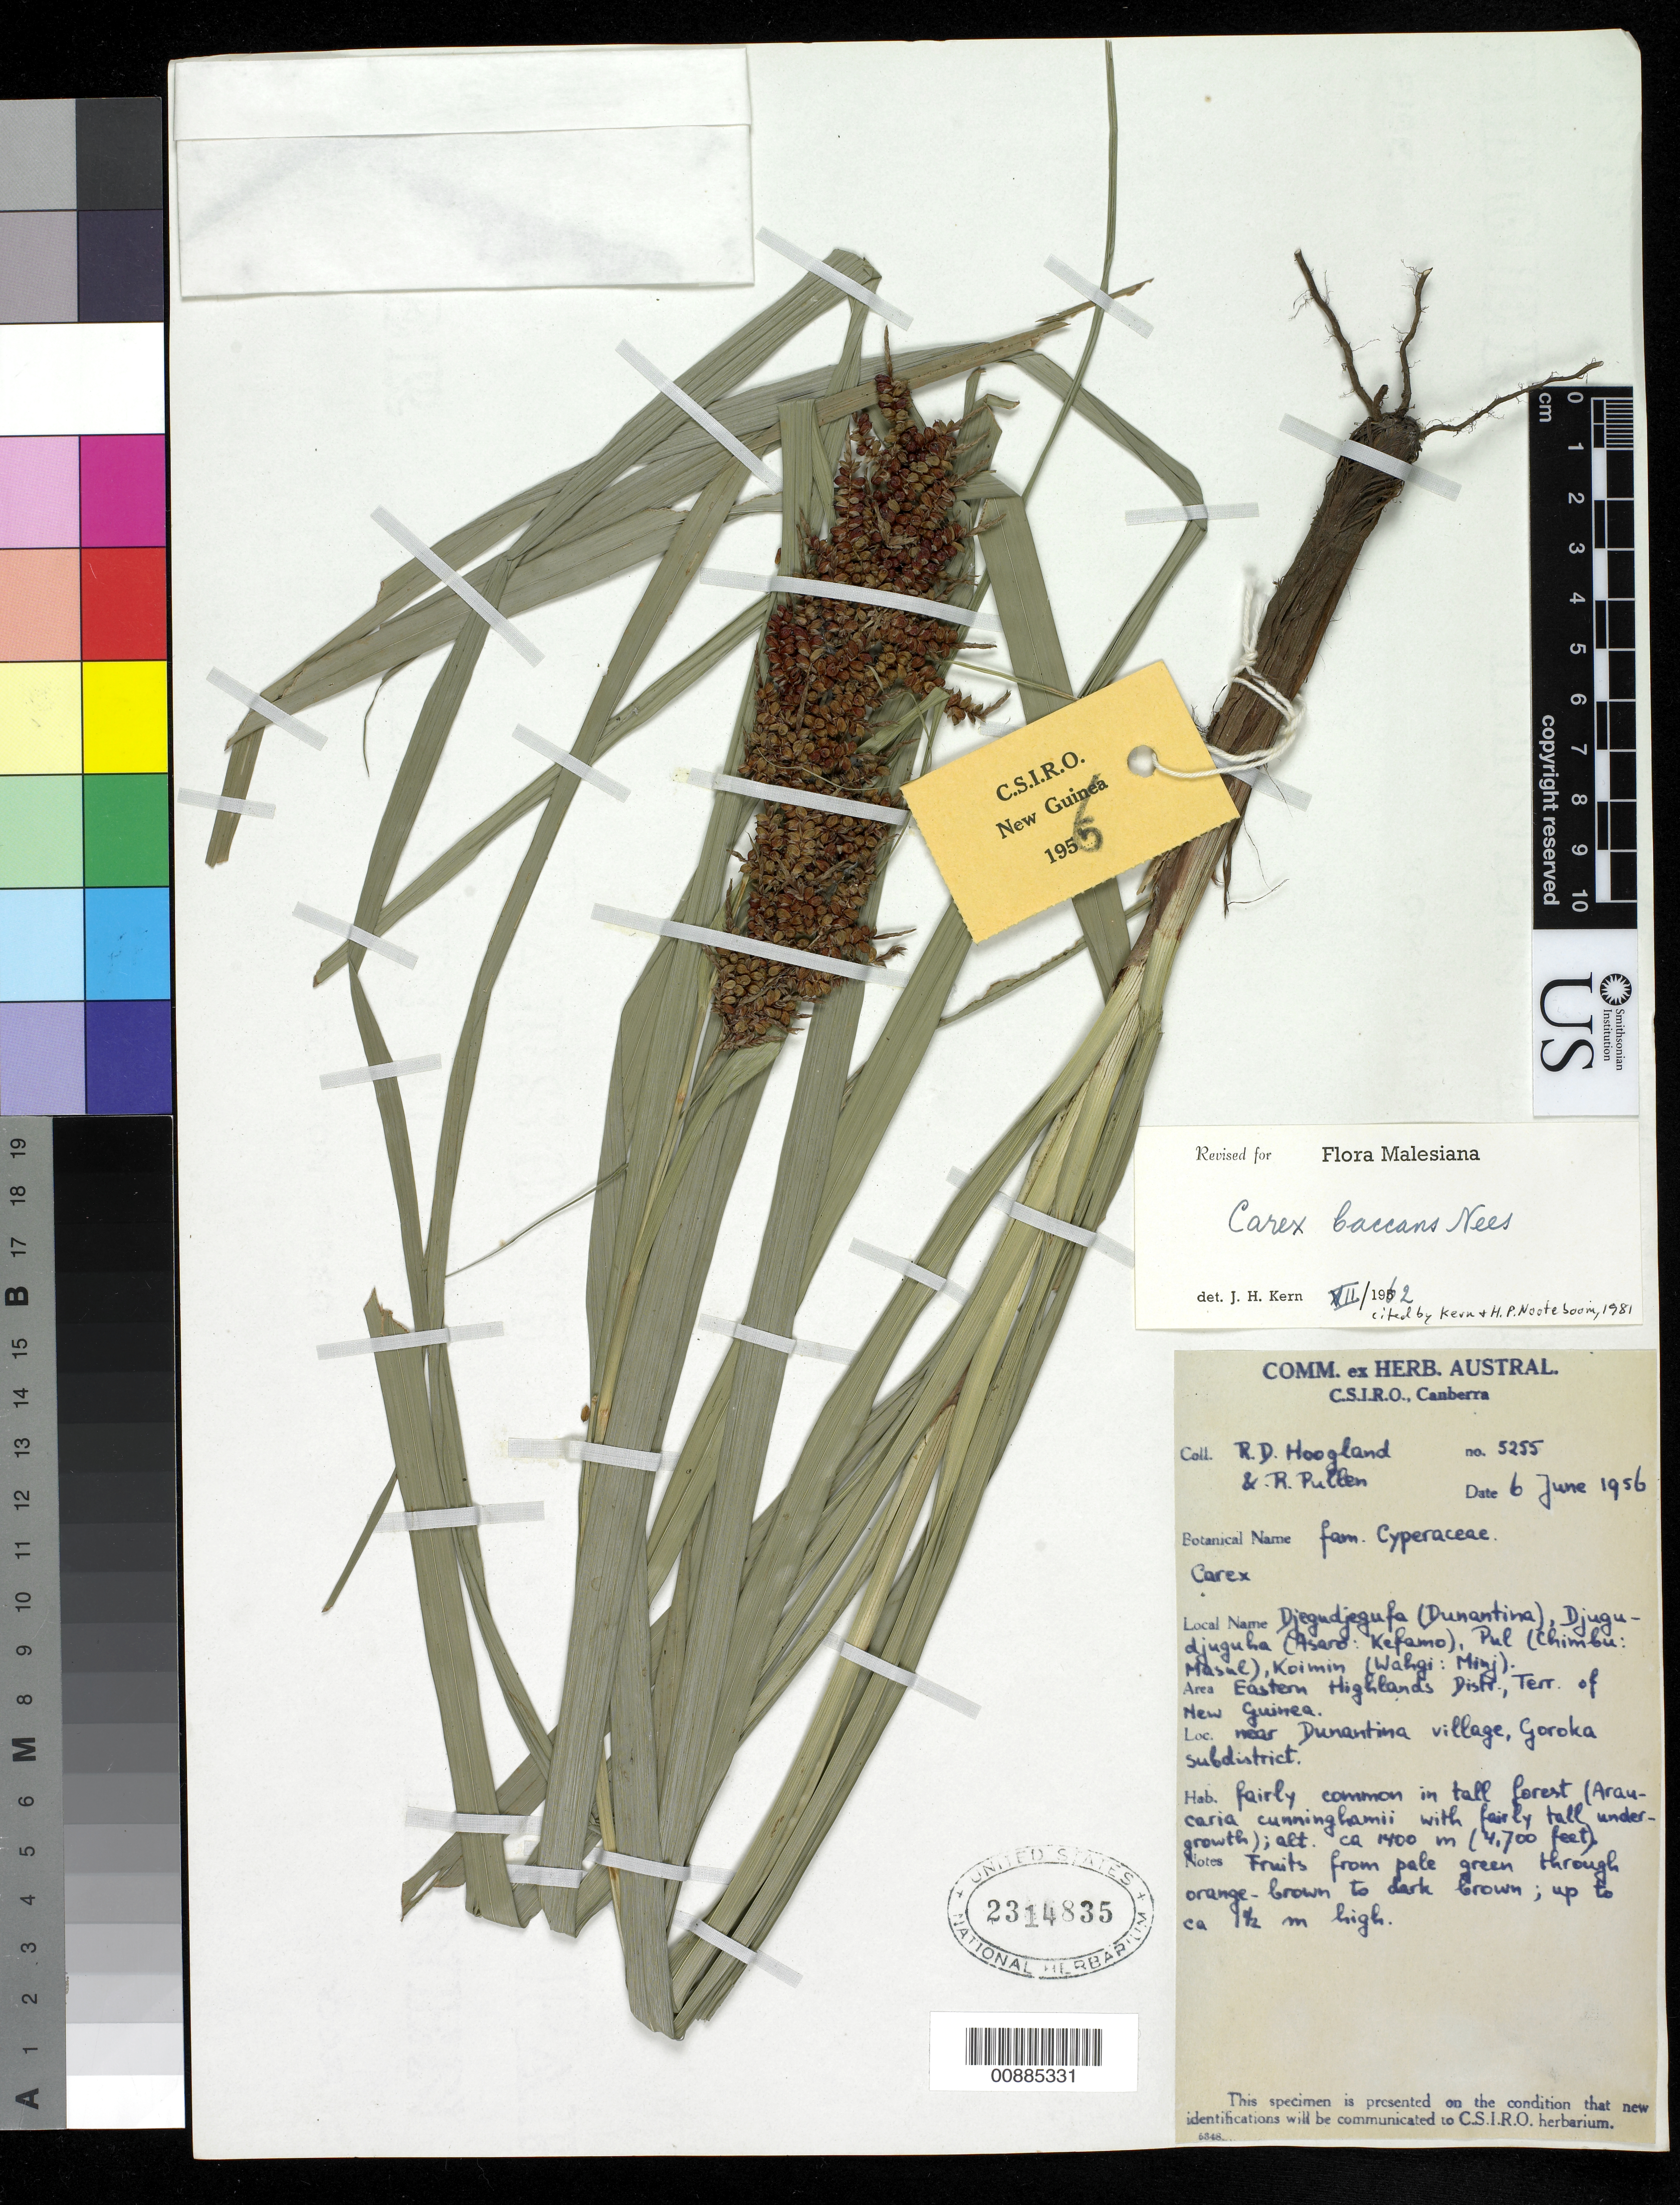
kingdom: Plantae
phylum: Tracheophyta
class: Liliopsida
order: Poales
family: Cyperaceae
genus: Carex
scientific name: Carex baccans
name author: Nees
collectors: R. D. Hoogland & R. Pullen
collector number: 5255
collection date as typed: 06 Jun 1956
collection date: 1956-06-06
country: Papua New Guinea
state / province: Eastern Highlands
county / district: Goroka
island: New Guinea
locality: near Dunantina village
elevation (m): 1400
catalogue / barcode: US 2314835